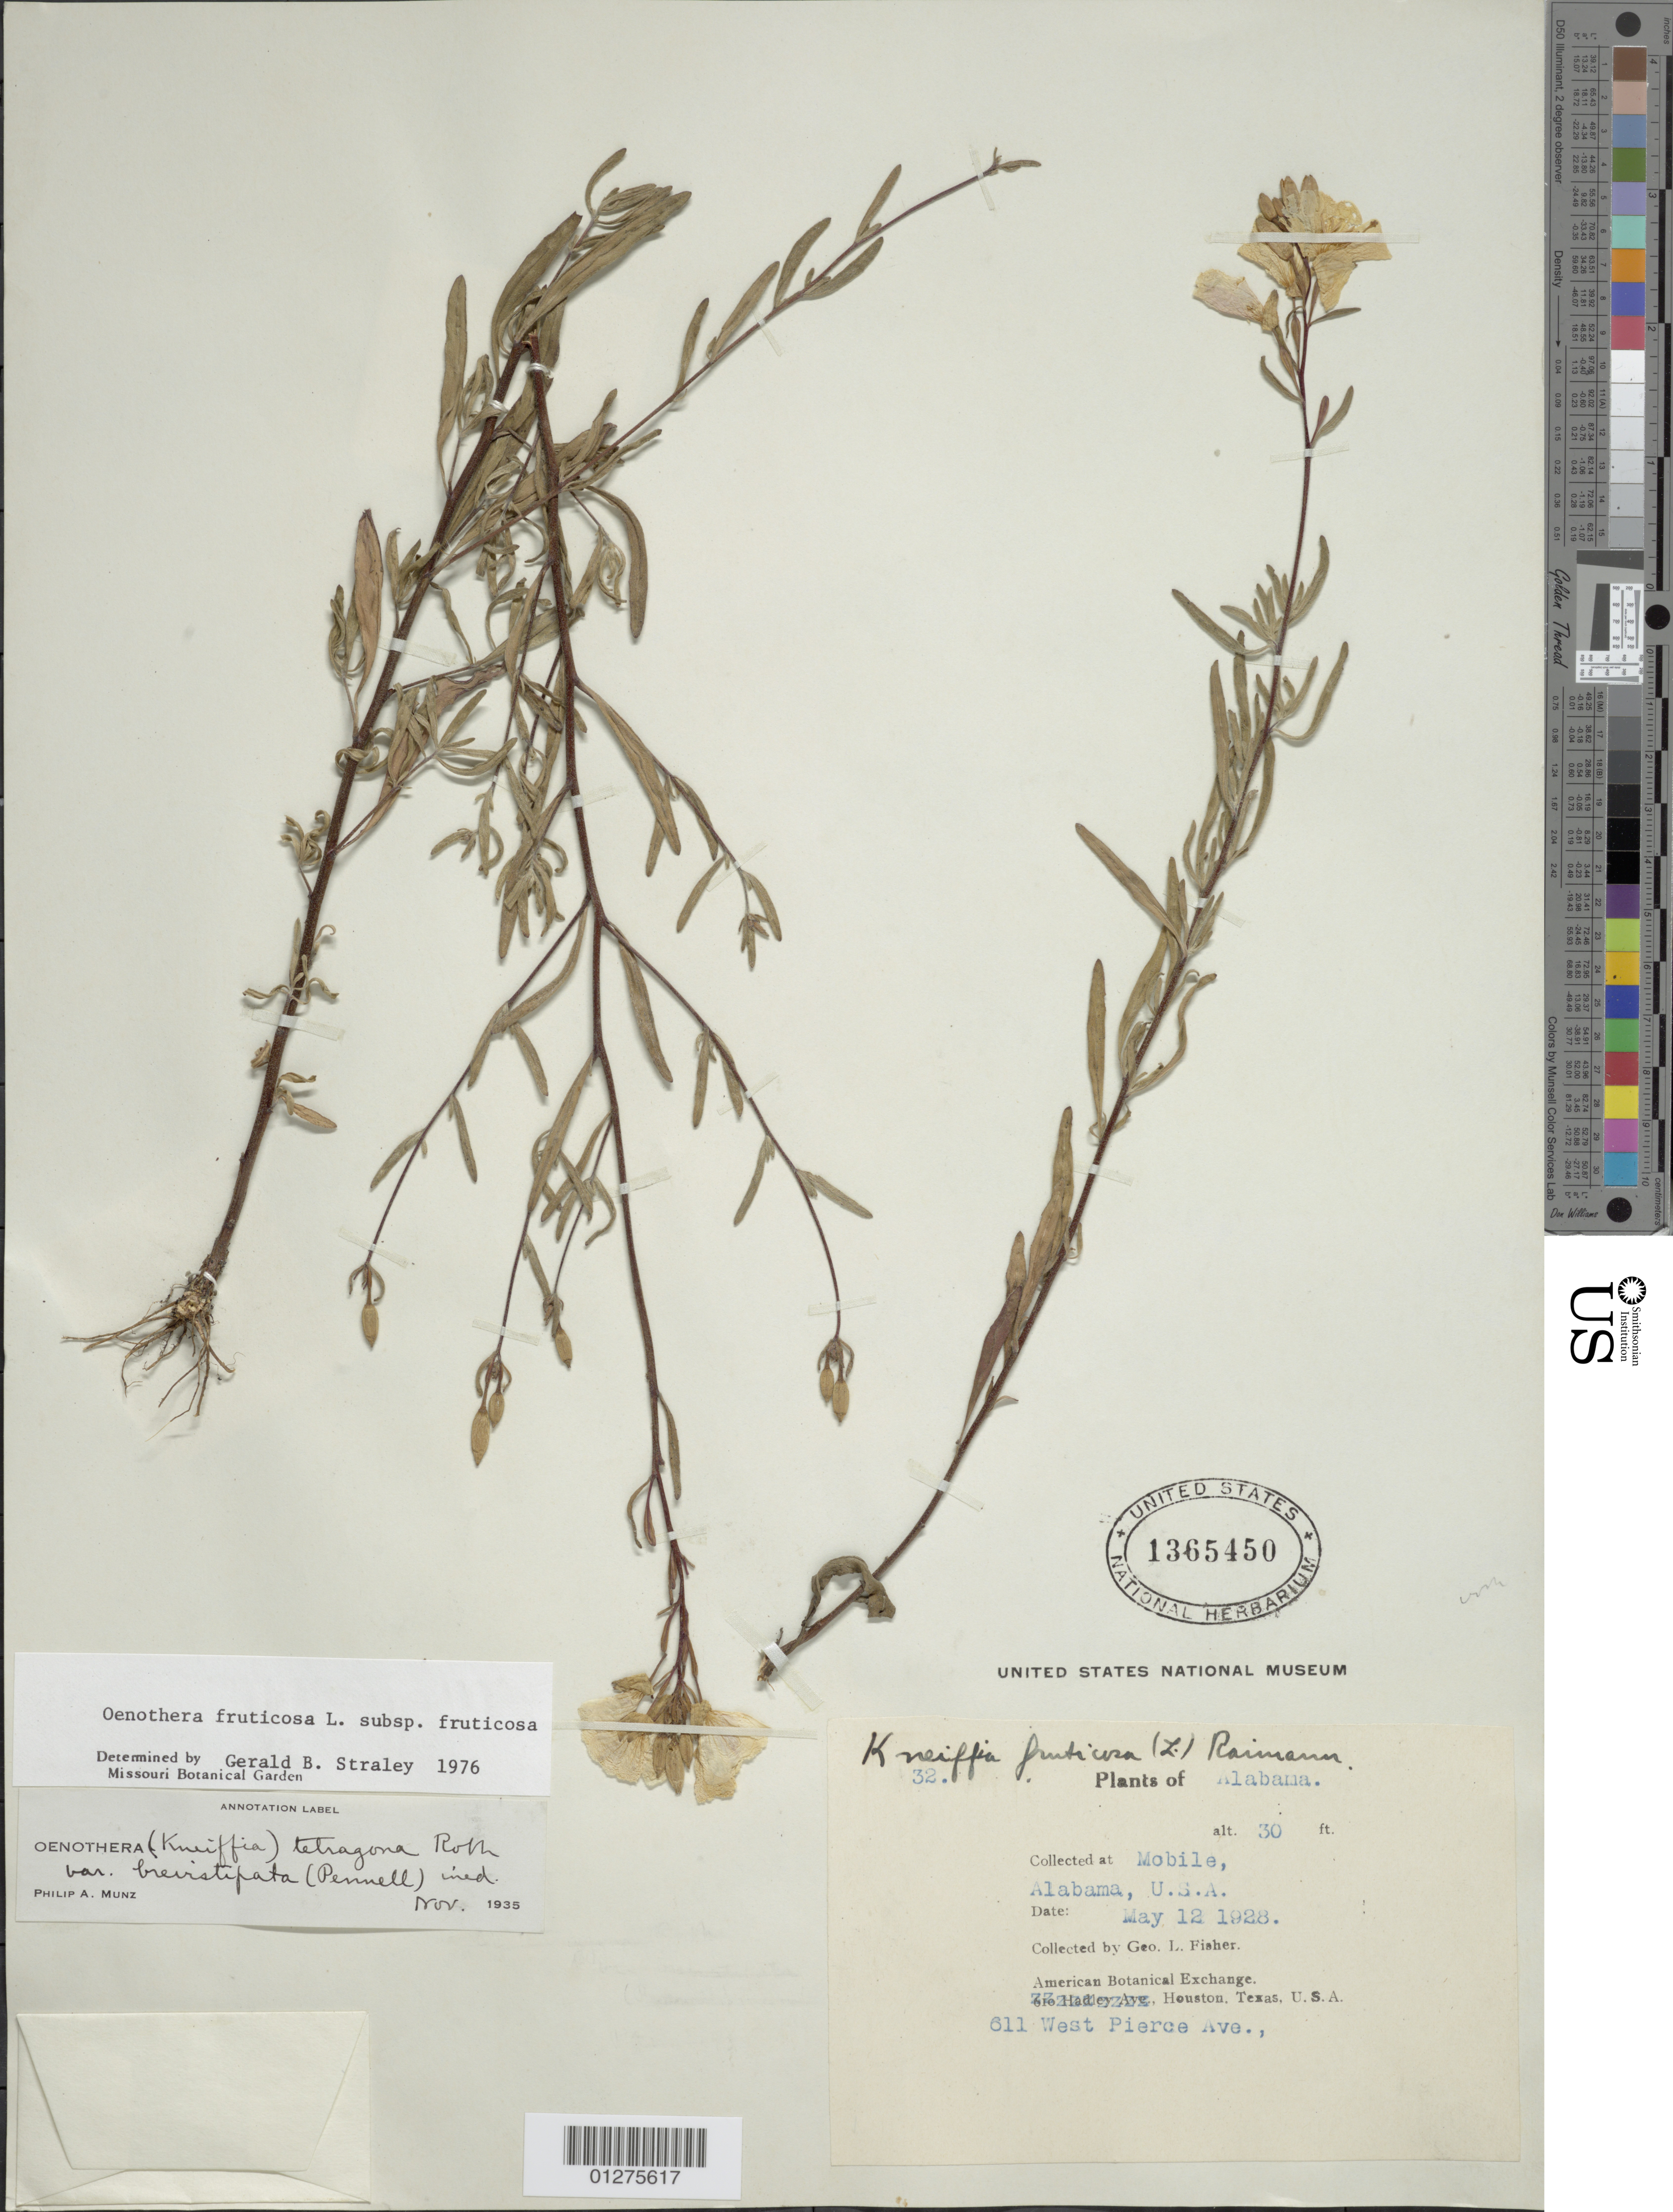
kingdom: Plantae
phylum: Tracheophyta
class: Magnoliopsida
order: Myrtales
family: Onagraceae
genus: Oenothera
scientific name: Oenothera fruticosa subsp. fruticosa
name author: L.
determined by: Straley, G. B.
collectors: G. L. Fisher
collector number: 32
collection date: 1928-05-12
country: United States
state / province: Alabama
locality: Mobile.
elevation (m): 9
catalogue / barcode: US 1365450